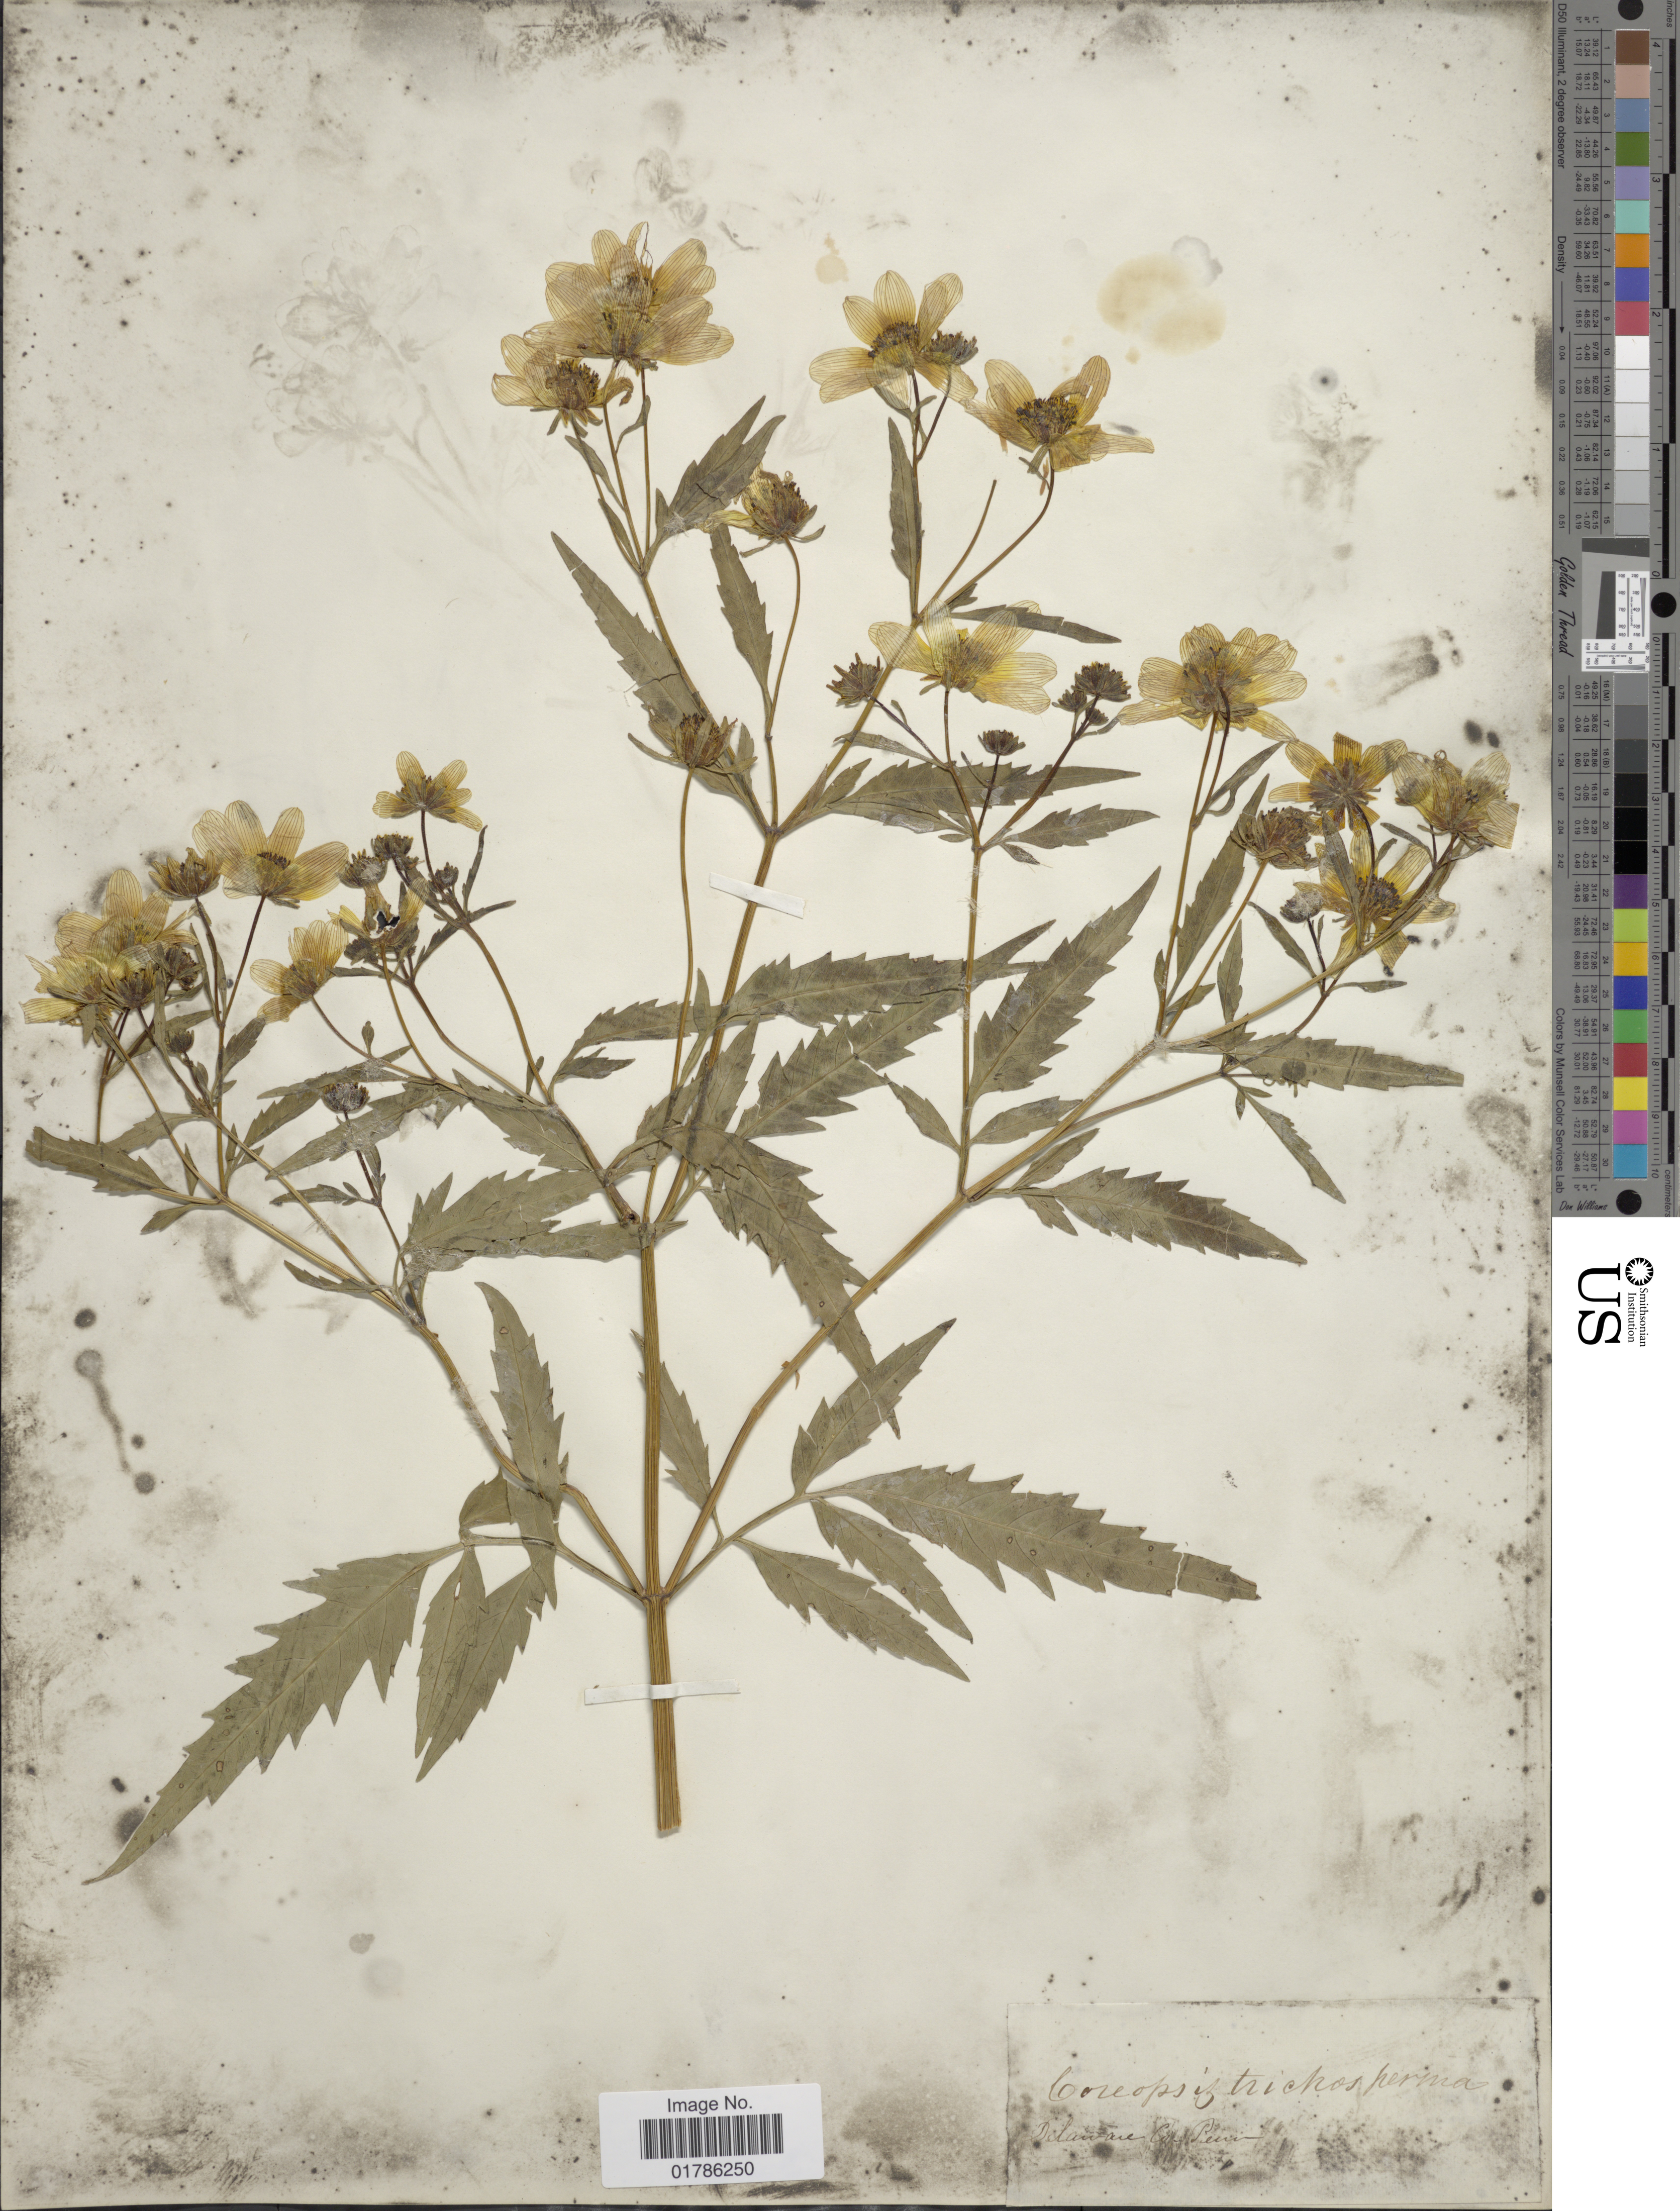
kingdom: Plantae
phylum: Tracheophyta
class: Magnoliopsida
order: Asterales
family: Asteraceae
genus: Bidens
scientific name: Bidens coronata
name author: (L.) Britton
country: United States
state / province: Pennsylvania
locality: Delaware Co.